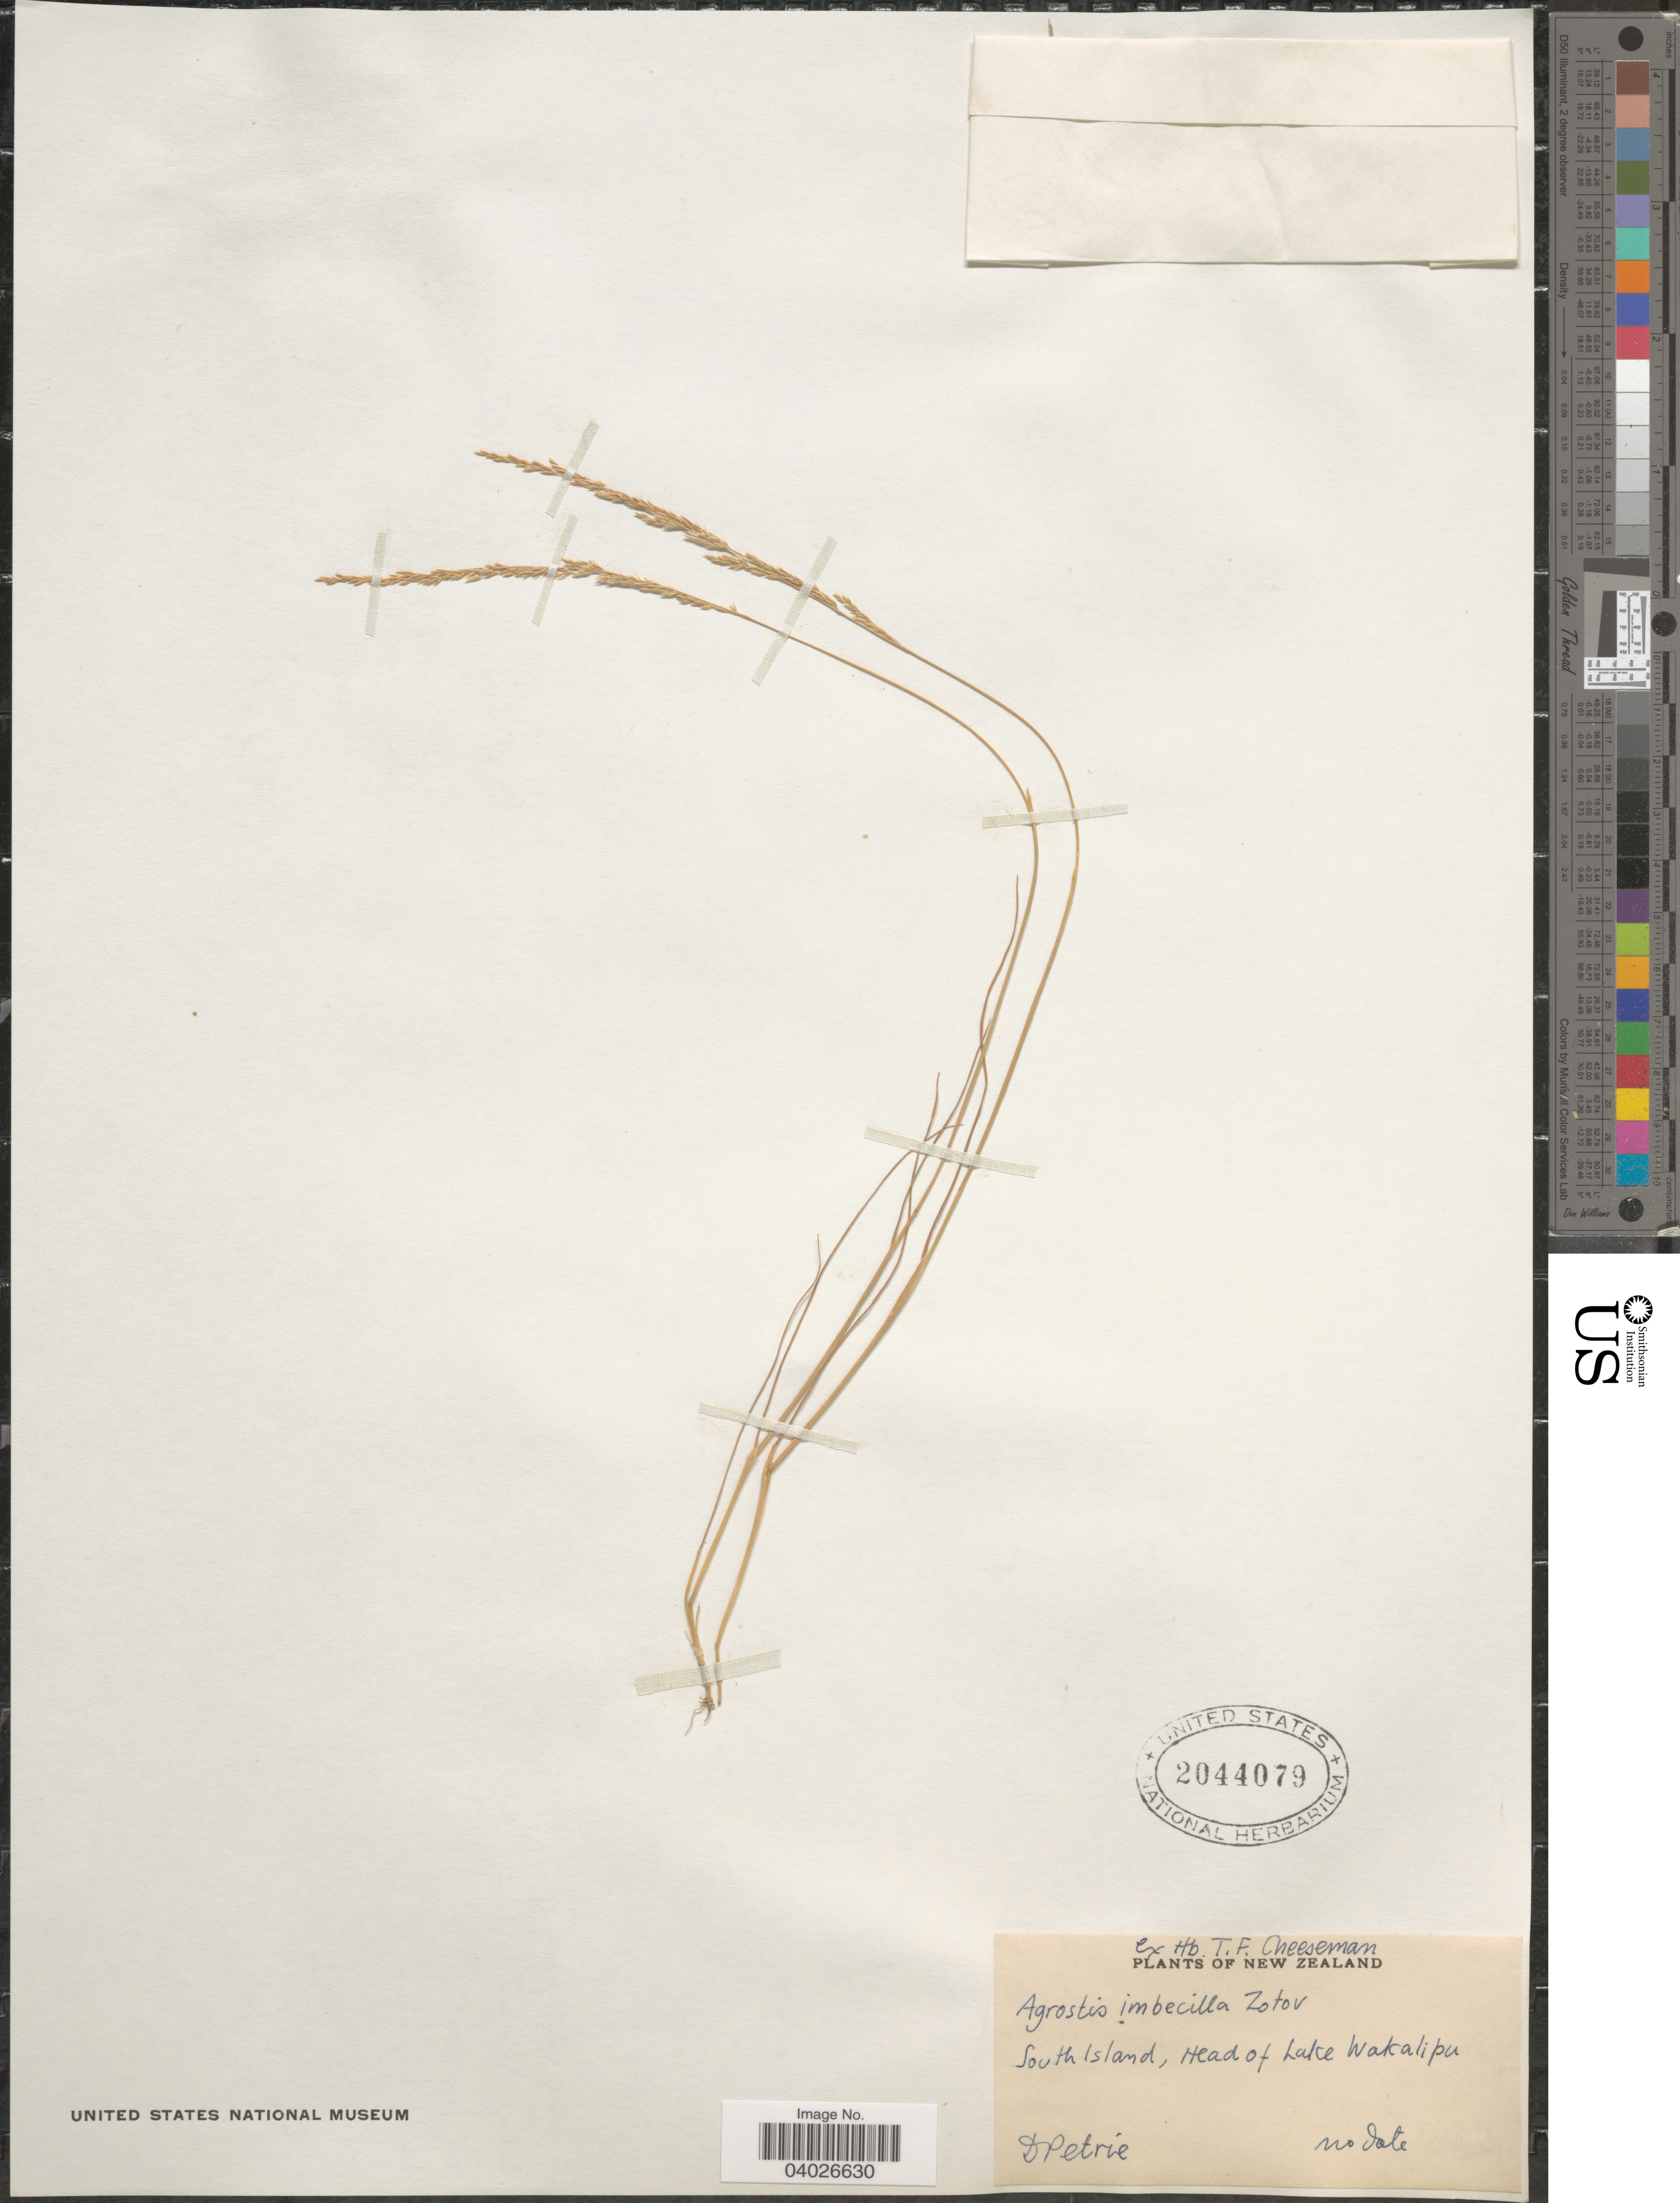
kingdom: Plantae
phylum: Tracheophyta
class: Liliopsida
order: Poales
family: Poaceae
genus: Agrostis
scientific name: Agrostis imbecilla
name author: Zotov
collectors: D. Petrie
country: New Zealand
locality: South Island, Head of Lake Wakalipu.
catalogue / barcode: US 2044079